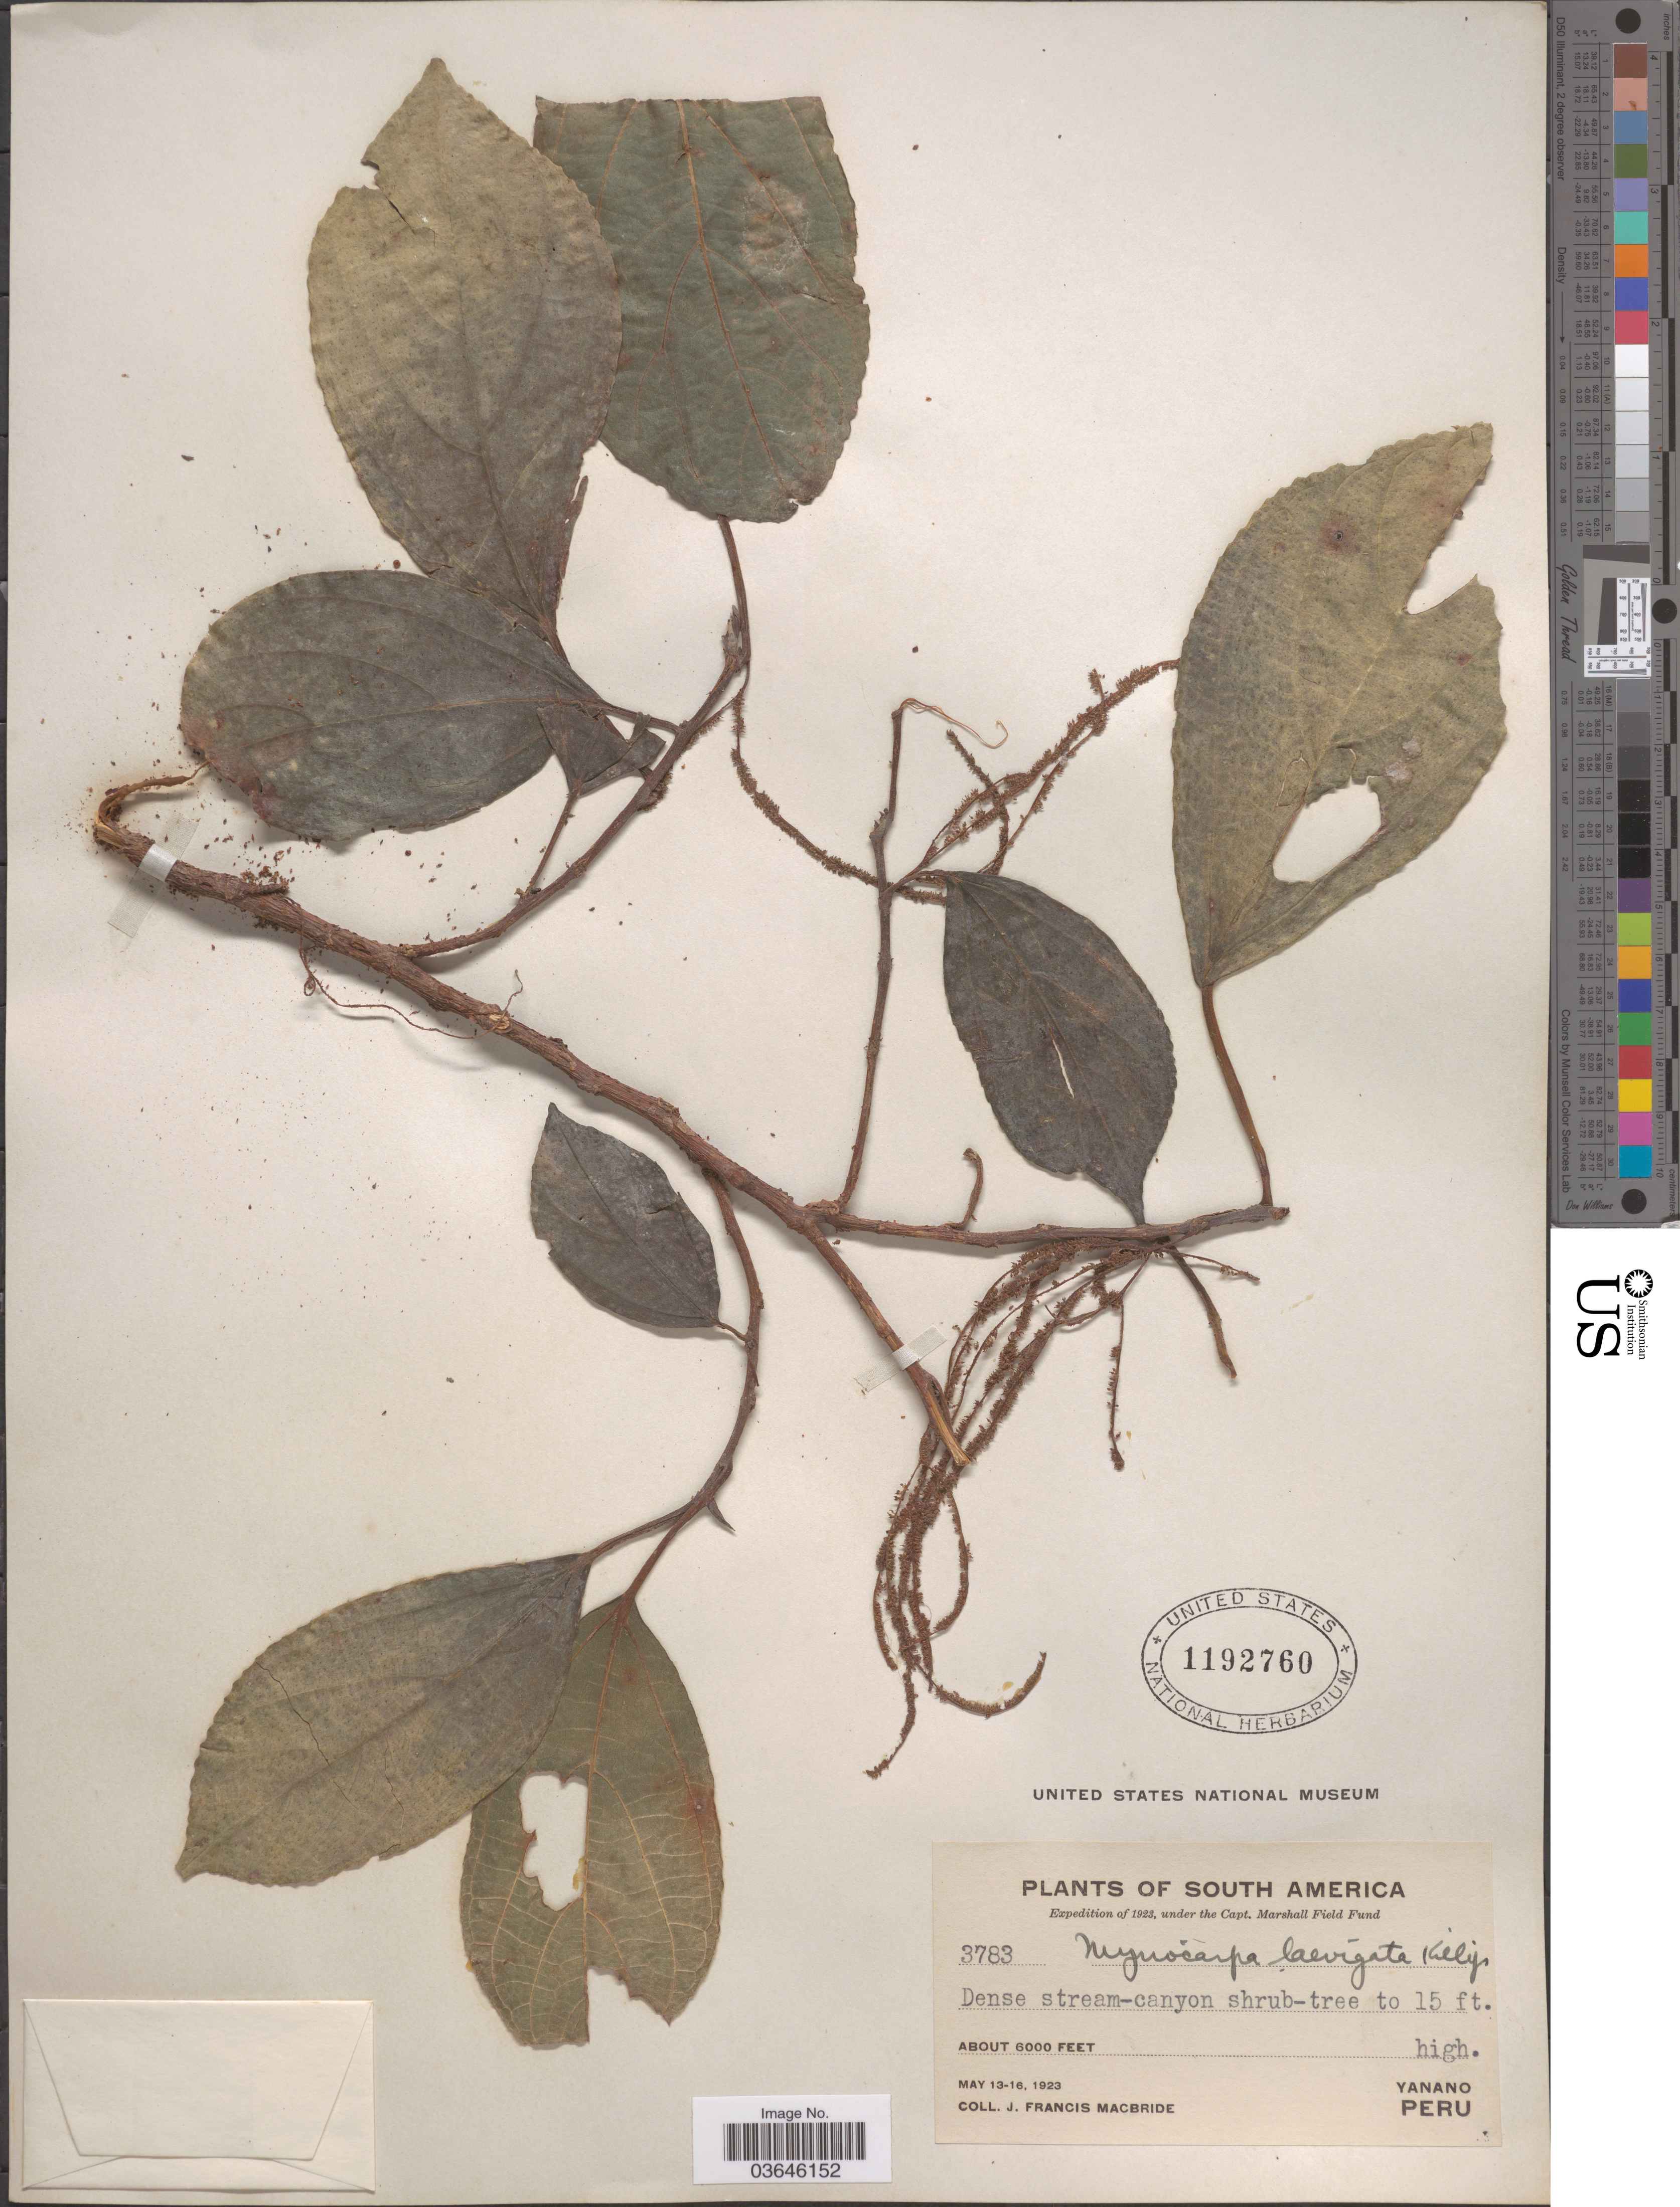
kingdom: Plantae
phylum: Tracheophyta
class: Magnoliopsida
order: Rosales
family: Urticaceae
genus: Myriocarpa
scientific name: Myriocarpa laevigata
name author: Killip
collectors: J. F. Macbride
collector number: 3783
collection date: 1923-05-13/1923-05-16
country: Peru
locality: Yanano.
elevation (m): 1829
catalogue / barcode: US 1192760